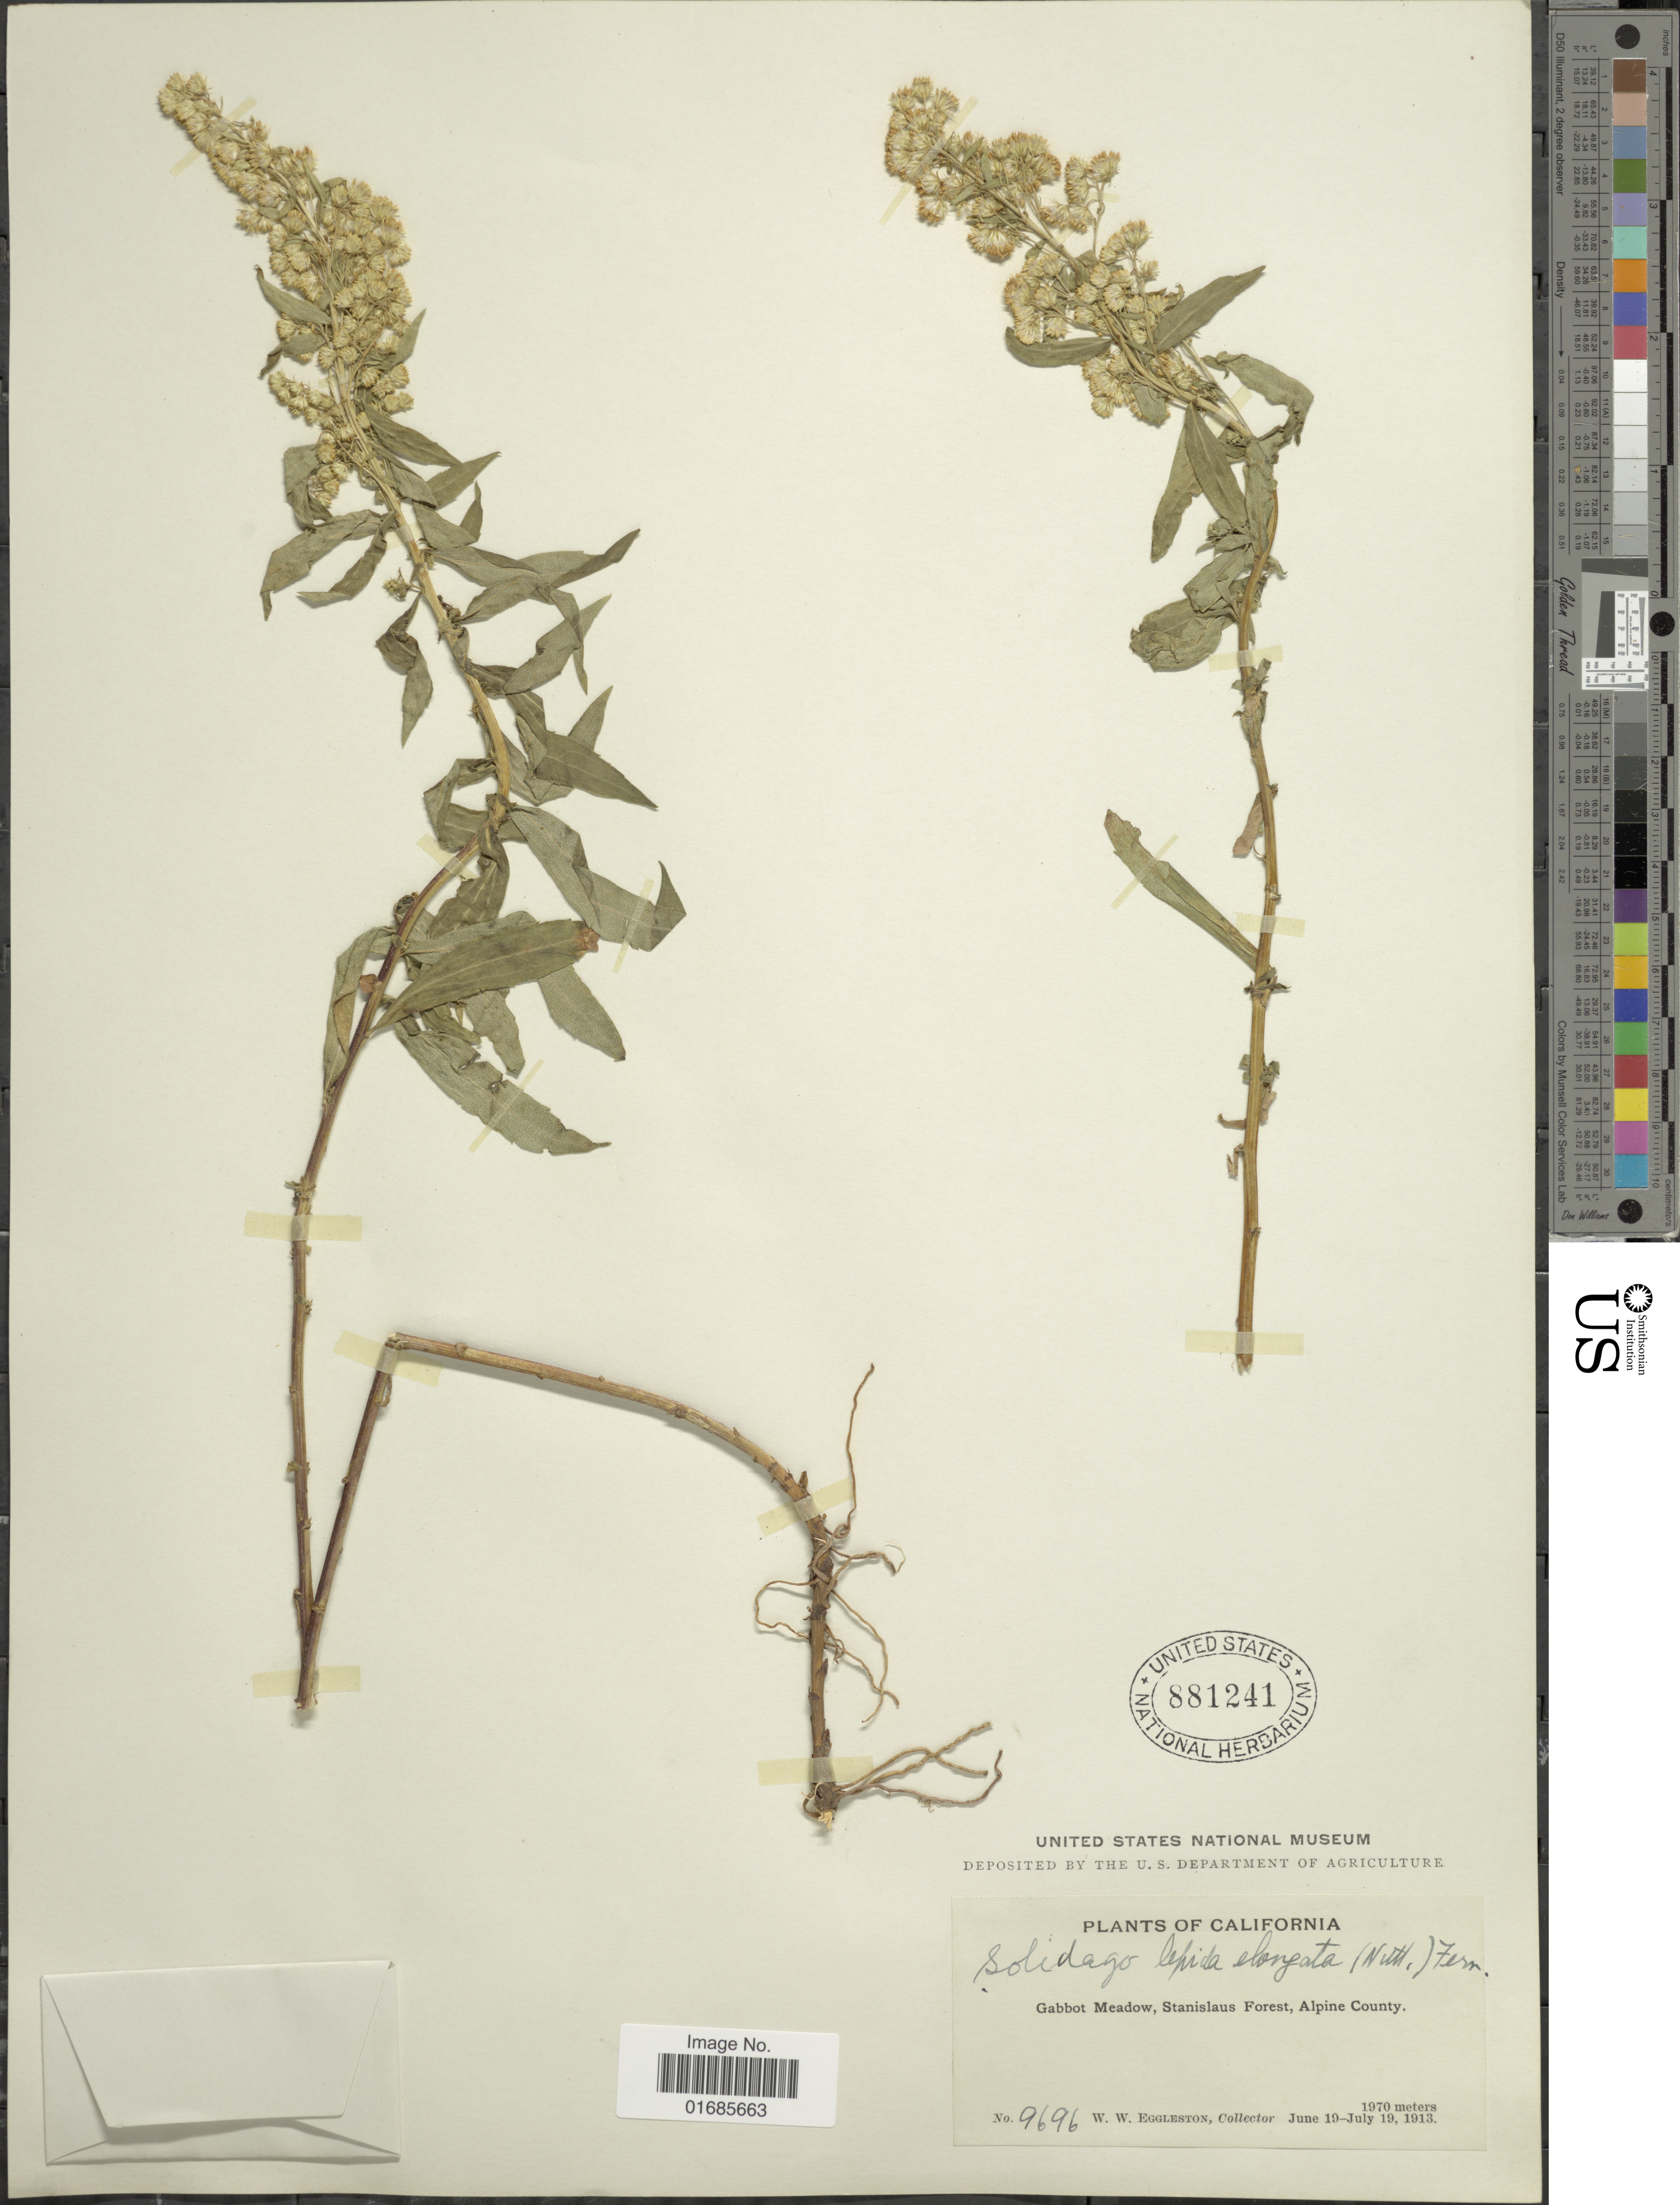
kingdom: Plantae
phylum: Tracheophyta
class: Magnoliopsida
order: Asterales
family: Asteraceae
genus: Solidago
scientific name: Solidago canadensis var. salebrosa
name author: (Piper) M.E. Jones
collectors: W. W. Eggleston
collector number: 9696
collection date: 1913-06-19/1913-07-19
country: United States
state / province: California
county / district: Alpine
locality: Gabbot Meadow, Stanislaus Forest, Alpine County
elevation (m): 1970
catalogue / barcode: US 881241